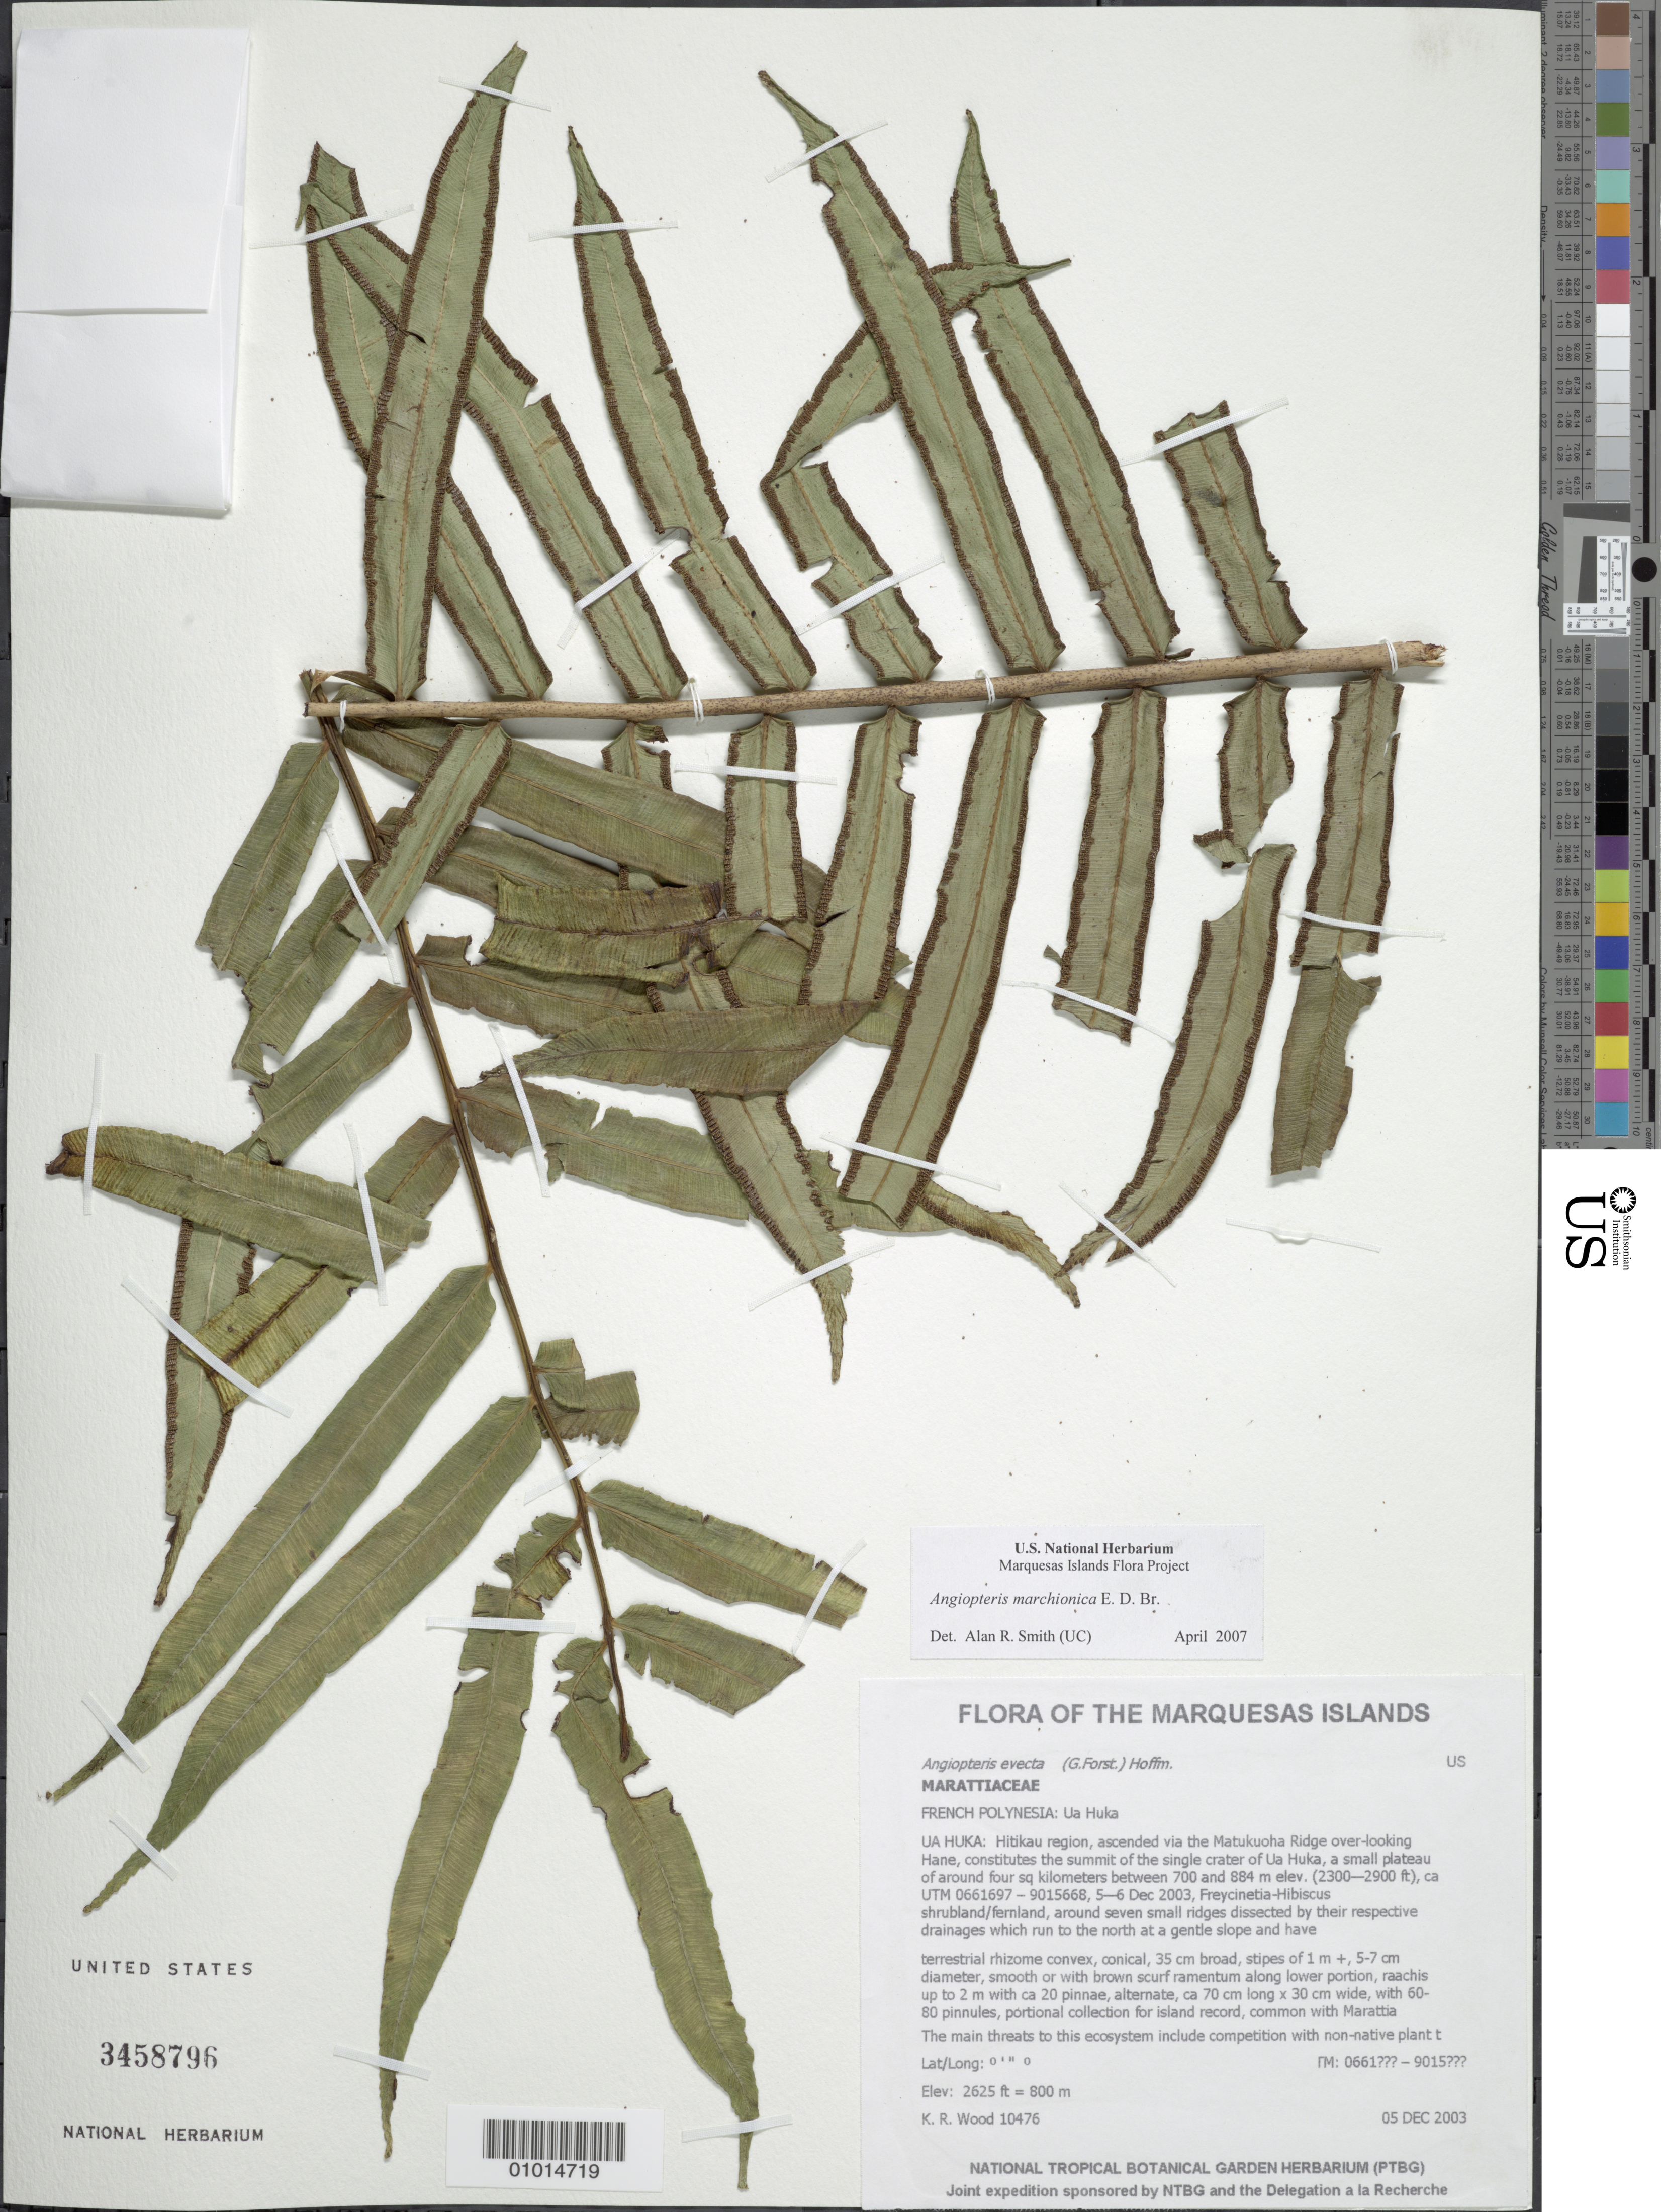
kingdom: Plantae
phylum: Tracheophyta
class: Polypodiopsida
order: Marattiales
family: Marattiaceae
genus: Angiopteris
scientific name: Angiopteris marchionica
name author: E.D. Br.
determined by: Smith, Alan R., (UC)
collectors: K. R. Wood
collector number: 10476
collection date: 2003-12-05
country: French Polynesia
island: Ua Huka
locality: Hitikau region, ascended via the Matukuoha Ridge over-looking Hane, constitutes the summit of the single crater of Ua Huka, a small plateau of around four sq kilometers between 700 and 884 m elev. (2300-2900 ft)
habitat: Freycinetia - Hibiscus shrubland/fernland, around seven small ridges dissected by their respective drainages which run to the north at a gentle slope and have running water and small plunge pools in lower sections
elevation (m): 800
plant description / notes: Competition with non-native plant taxa or animals that could make their way up from the lower regions. The area should be biologically monitored periodically for any such threats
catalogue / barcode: US 3458796